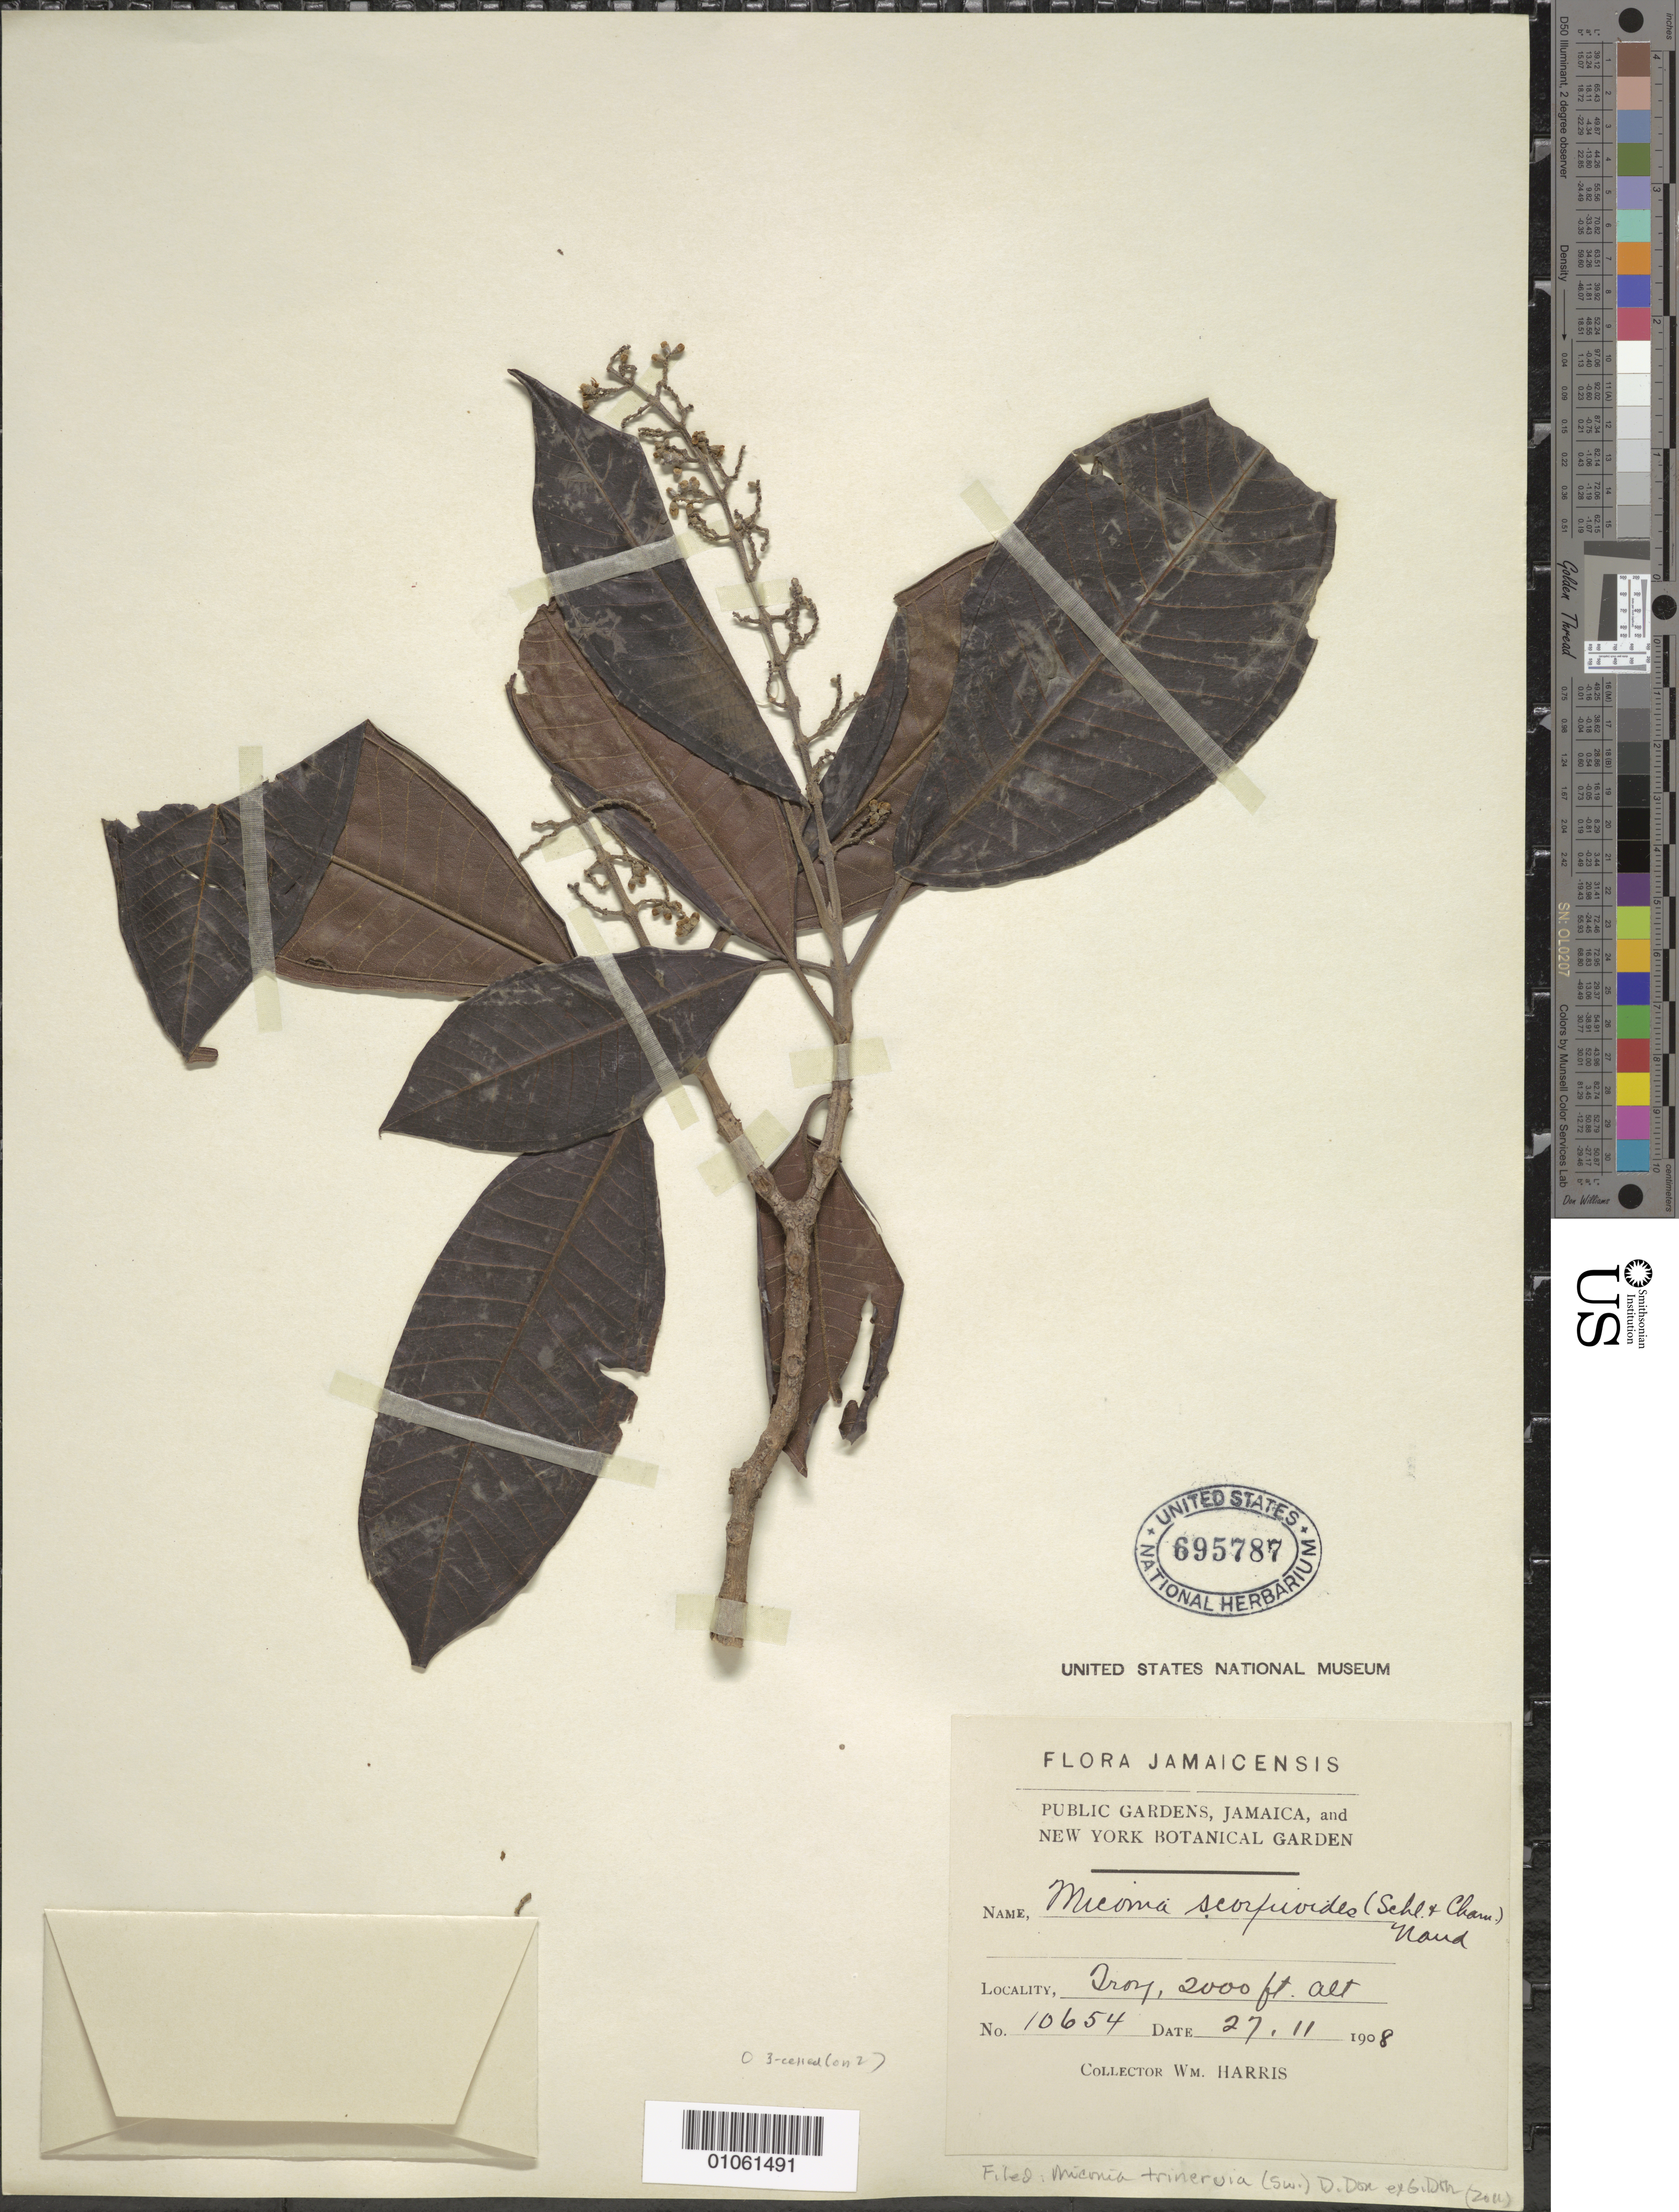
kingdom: Plantae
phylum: Tracheophyta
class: Magnoliopsida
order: Myrtales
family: Melastomataceae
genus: Miconia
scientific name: Miconia trinervia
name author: (Sw.) D. Don ex Loudon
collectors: W. Harris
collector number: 10654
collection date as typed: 27 Nov 1908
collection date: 1908-11-27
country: Jamaica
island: Jamaica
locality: Troy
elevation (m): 610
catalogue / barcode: US 695787